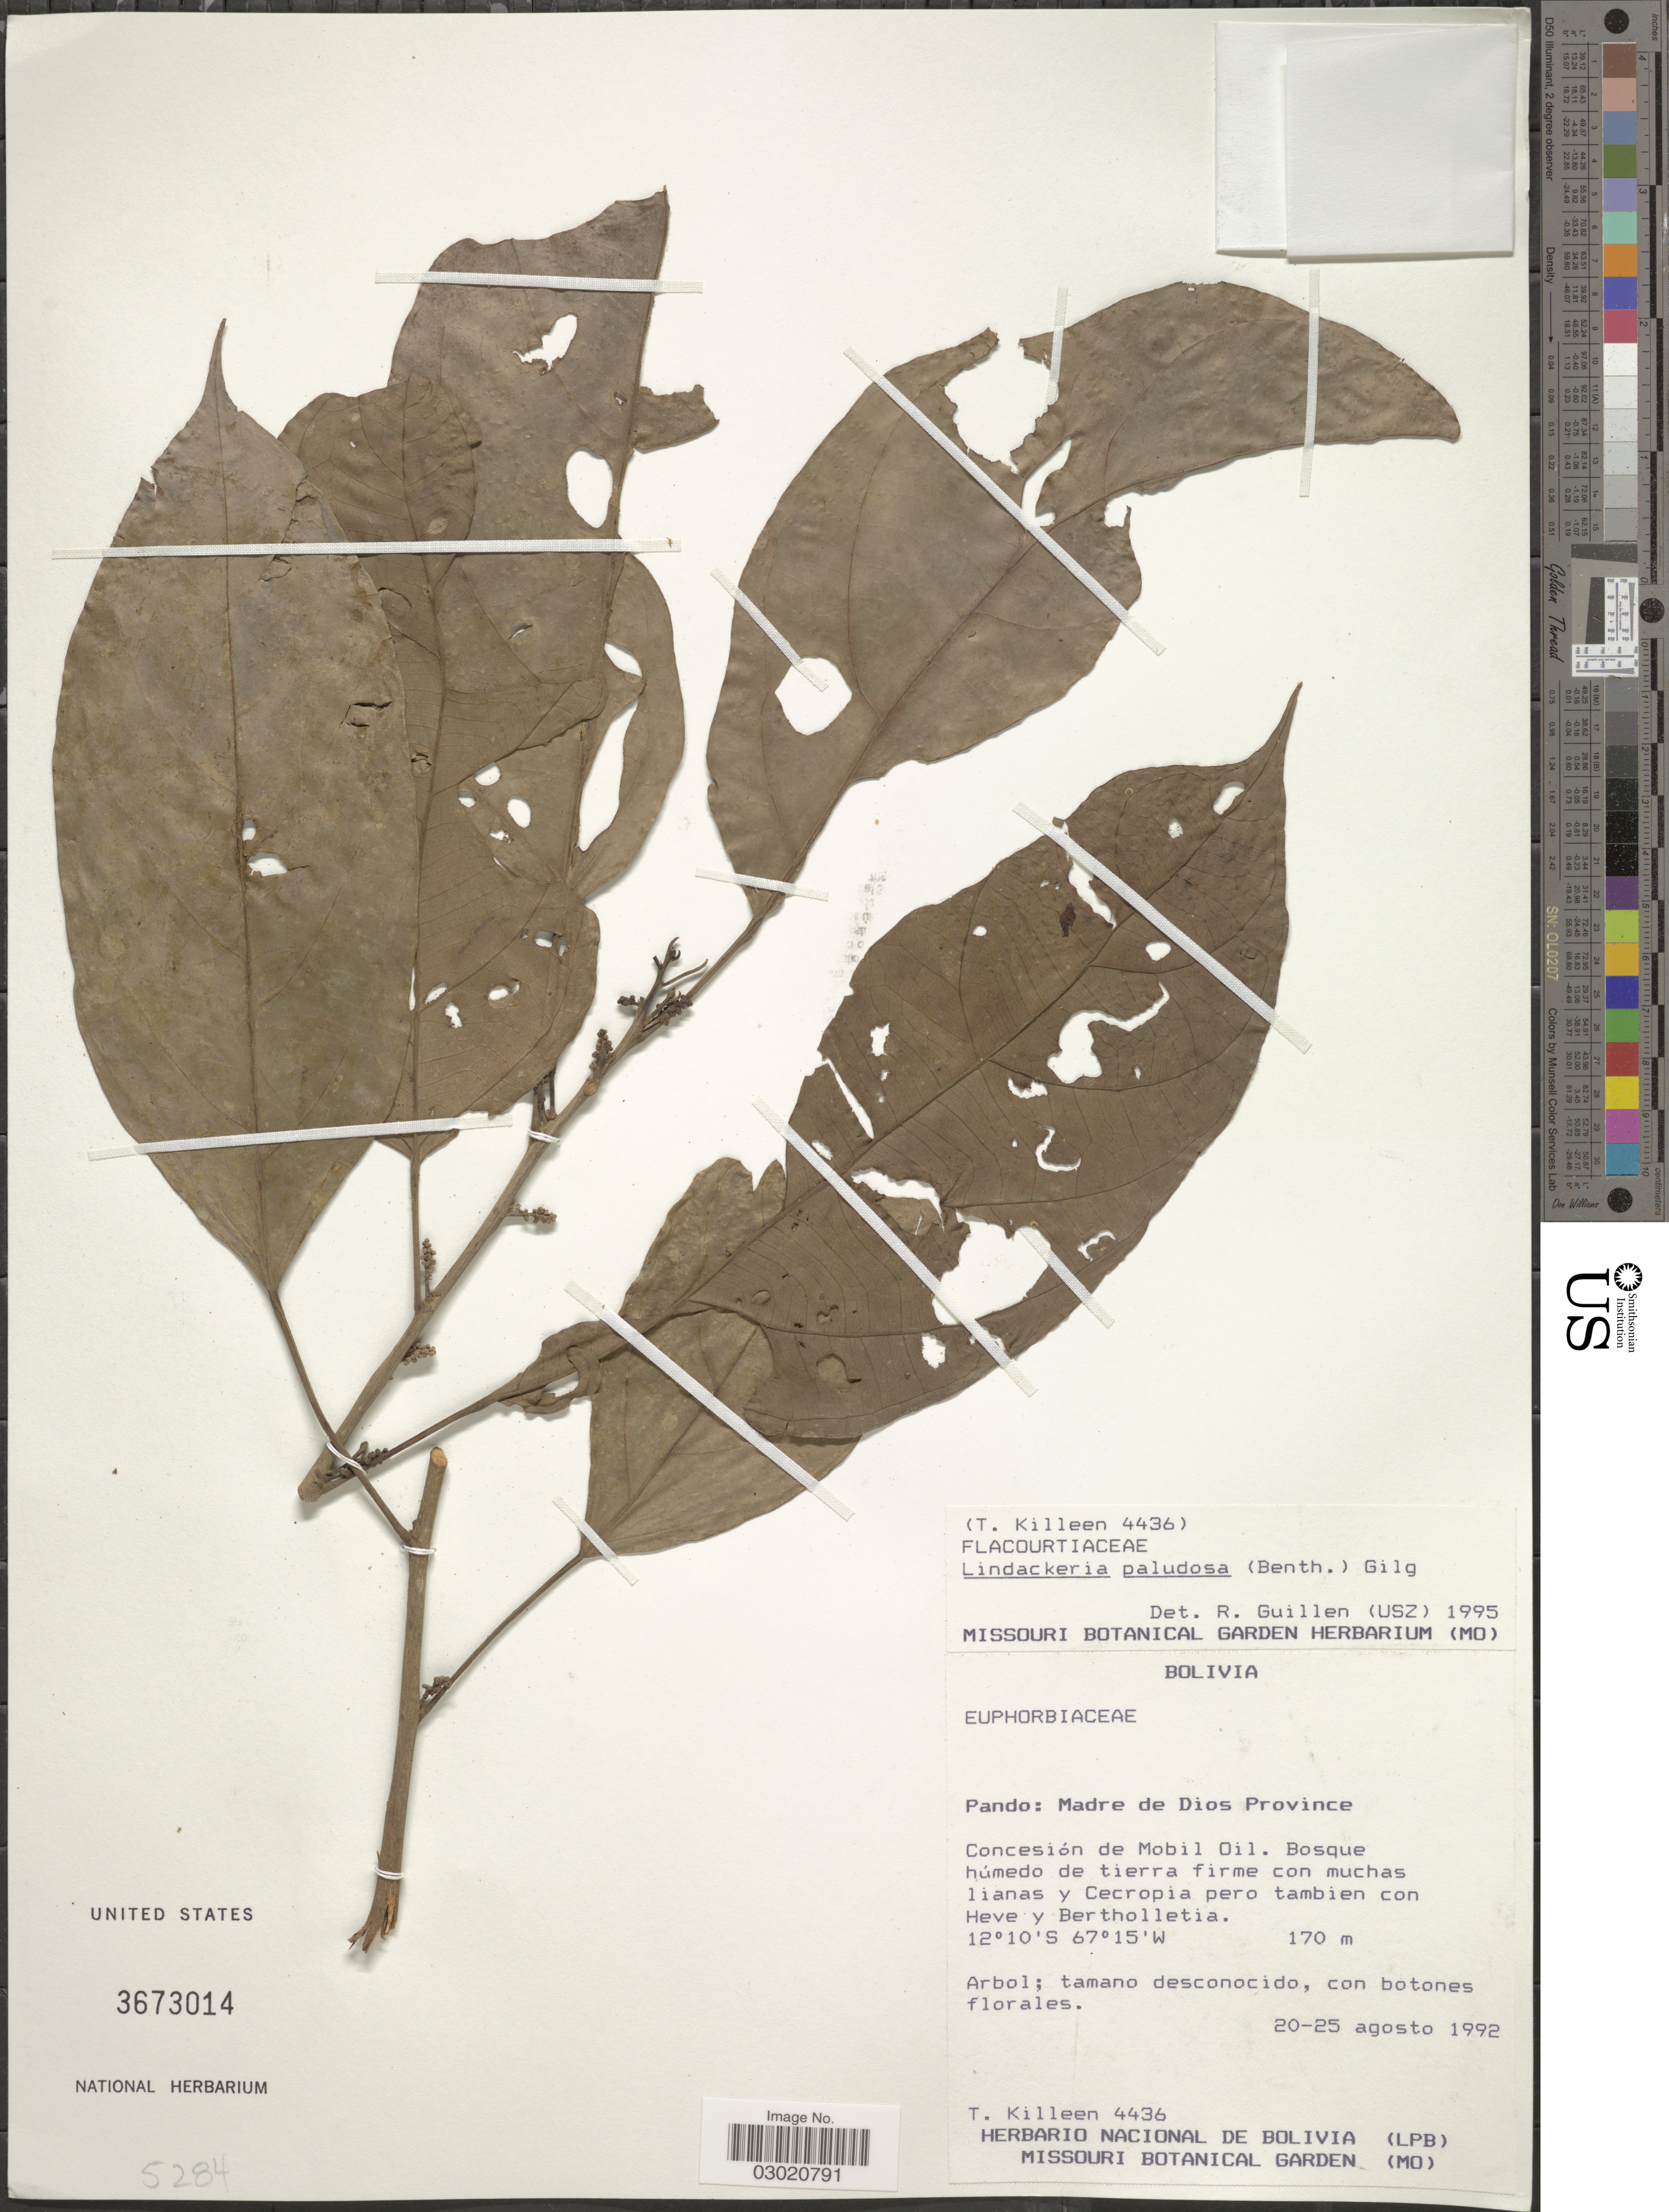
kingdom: Plantae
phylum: Tracheophyta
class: Magnoliopsida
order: Malpighiales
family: Achariaceae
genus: Lindackeria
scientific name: Lindackeria paludosa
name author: (Benth.) Gilg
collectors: T. J. Killeen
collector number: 4436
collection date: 1992-08-20/1992-08-25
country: Bolivia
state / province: Pando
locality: Pando: Madre de Dios Province, Concesión de Mobil Oil, Bosque húmedo de tierra firme con muchas lianas y Cecropia pero tambien con Heve y Bertholletia.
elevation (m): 170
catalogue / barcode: US 3673014